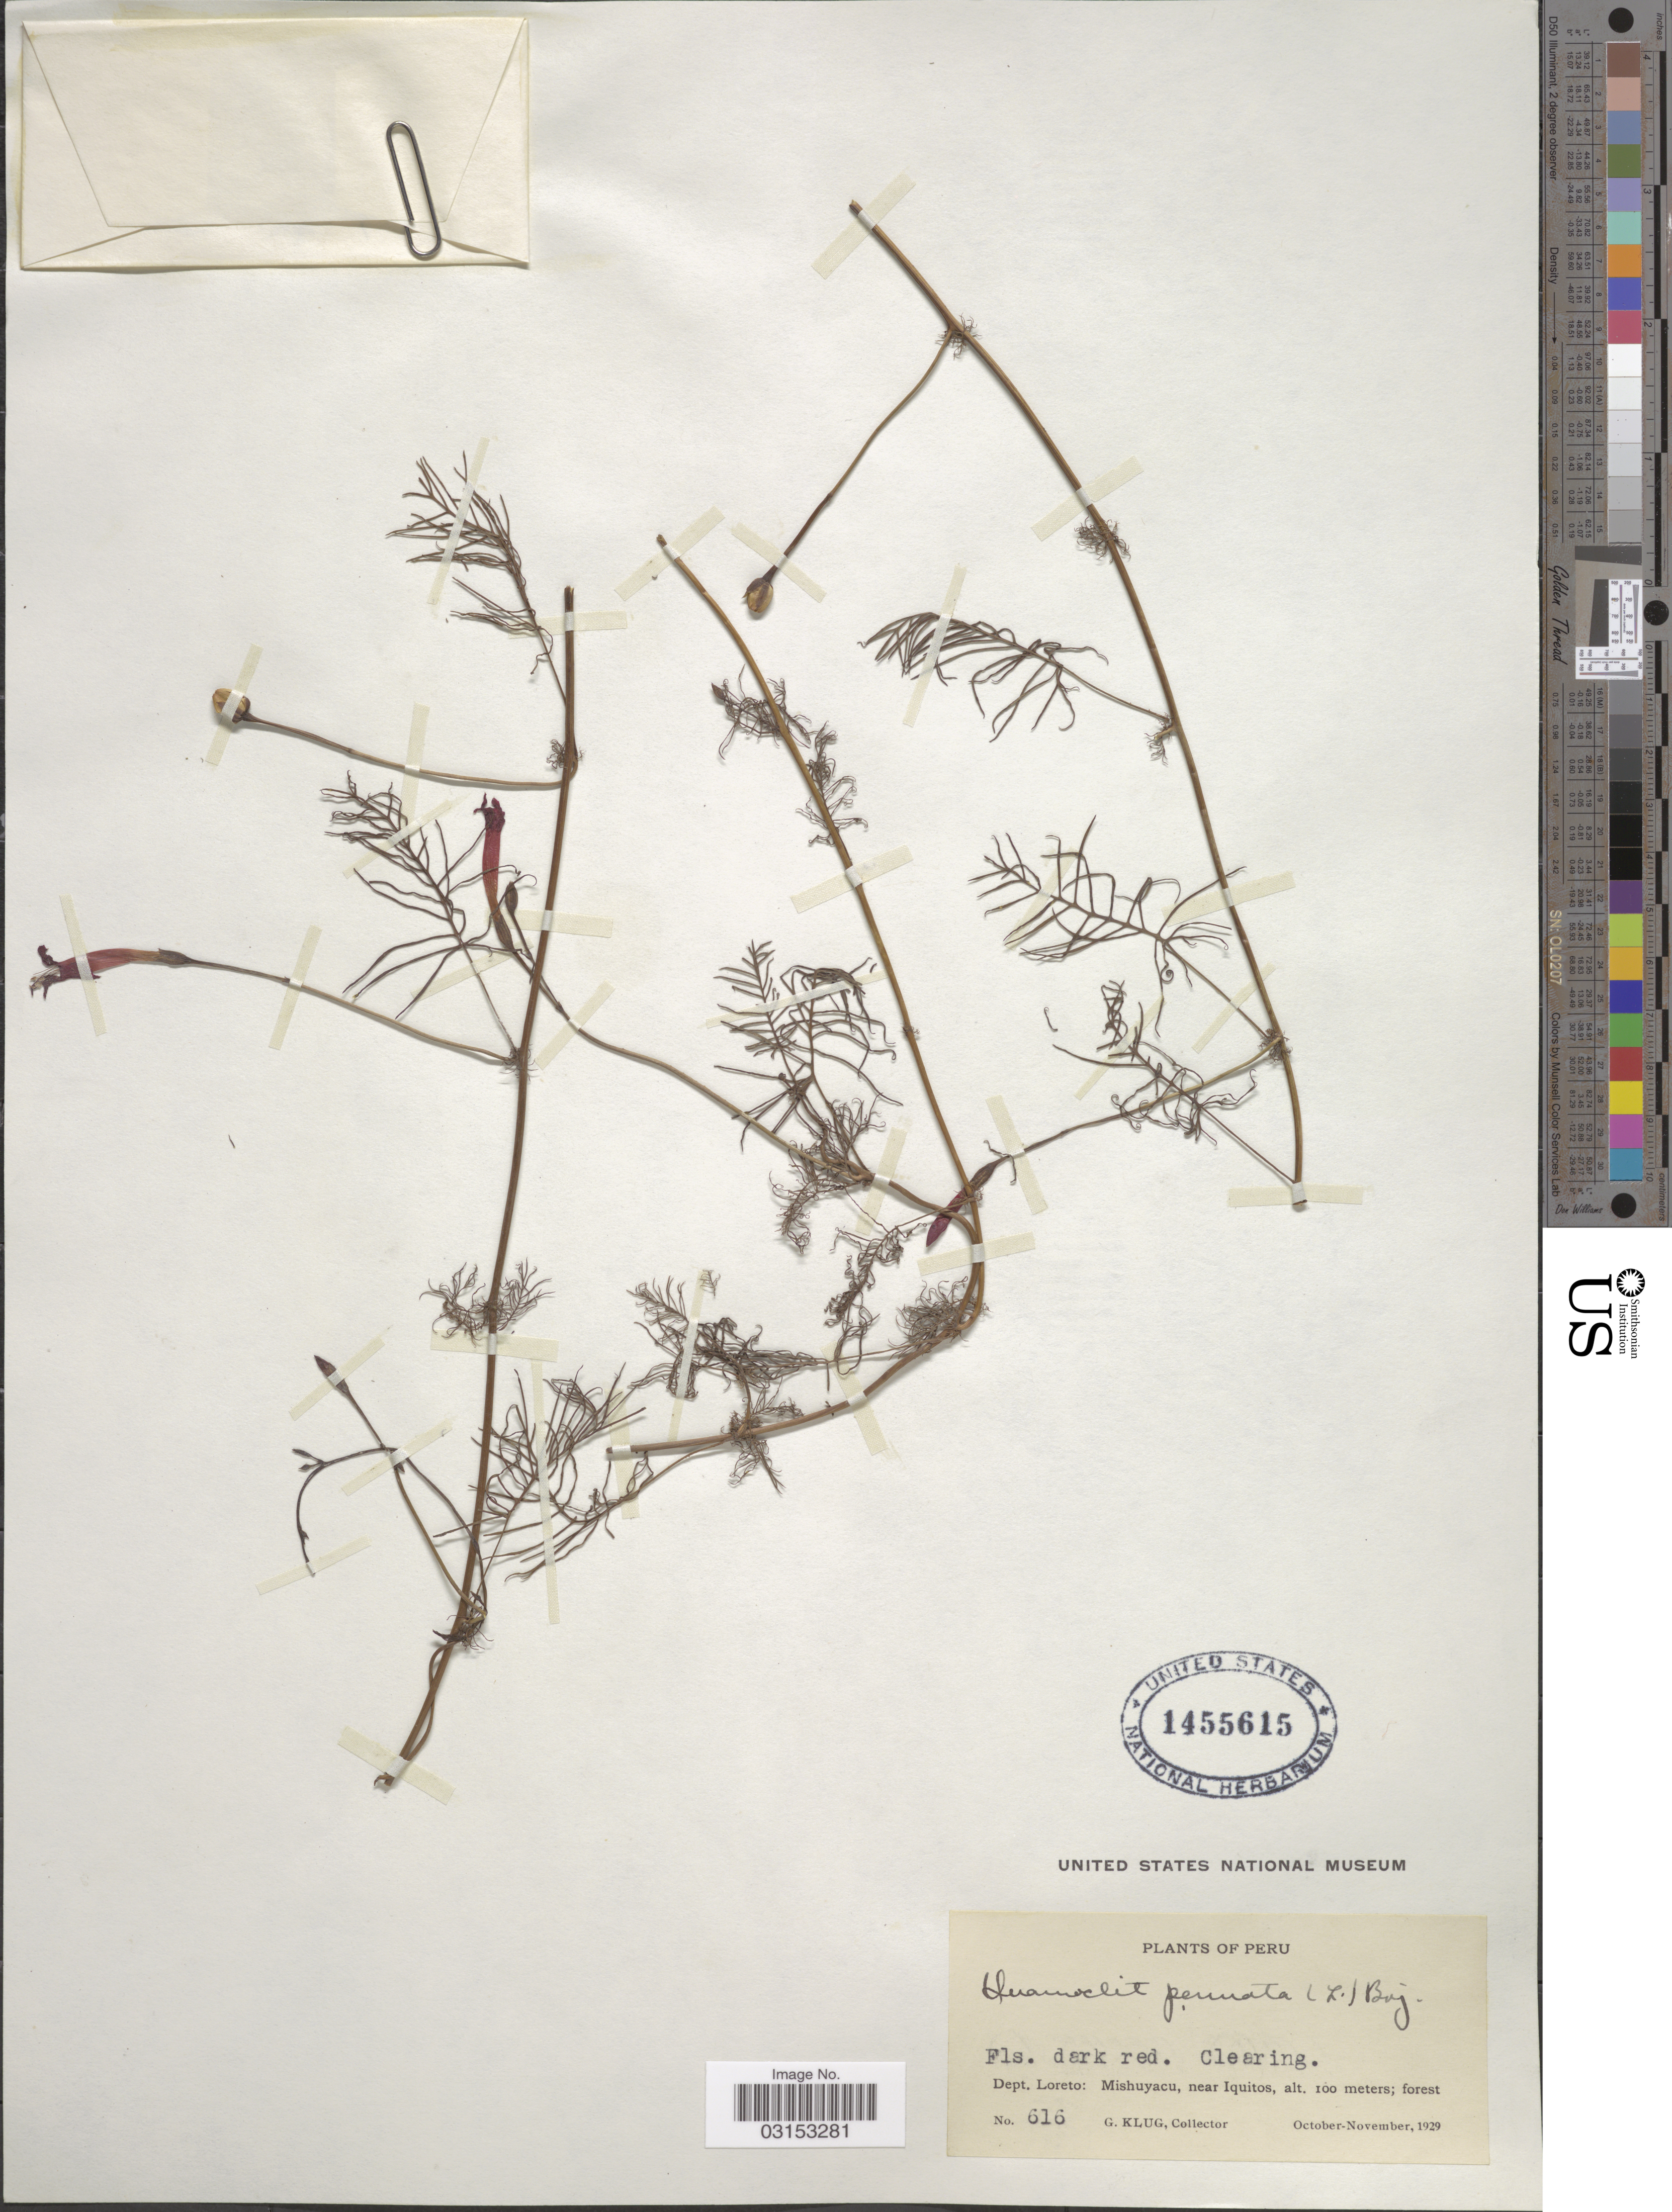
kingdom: Plantae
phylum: Tracheophyta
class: Magnoliopsida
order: Solanales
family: Convolvulaceae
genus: Ipomoea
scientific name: Ipomoea quamoclit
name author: L.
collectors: G. Klug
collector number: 616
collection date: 1929-10/1929-11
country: Peru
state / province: Loreto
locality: Dept. Loreto: Mishuyacu, near Iquitos.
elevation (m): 100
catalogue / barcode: US 1455615